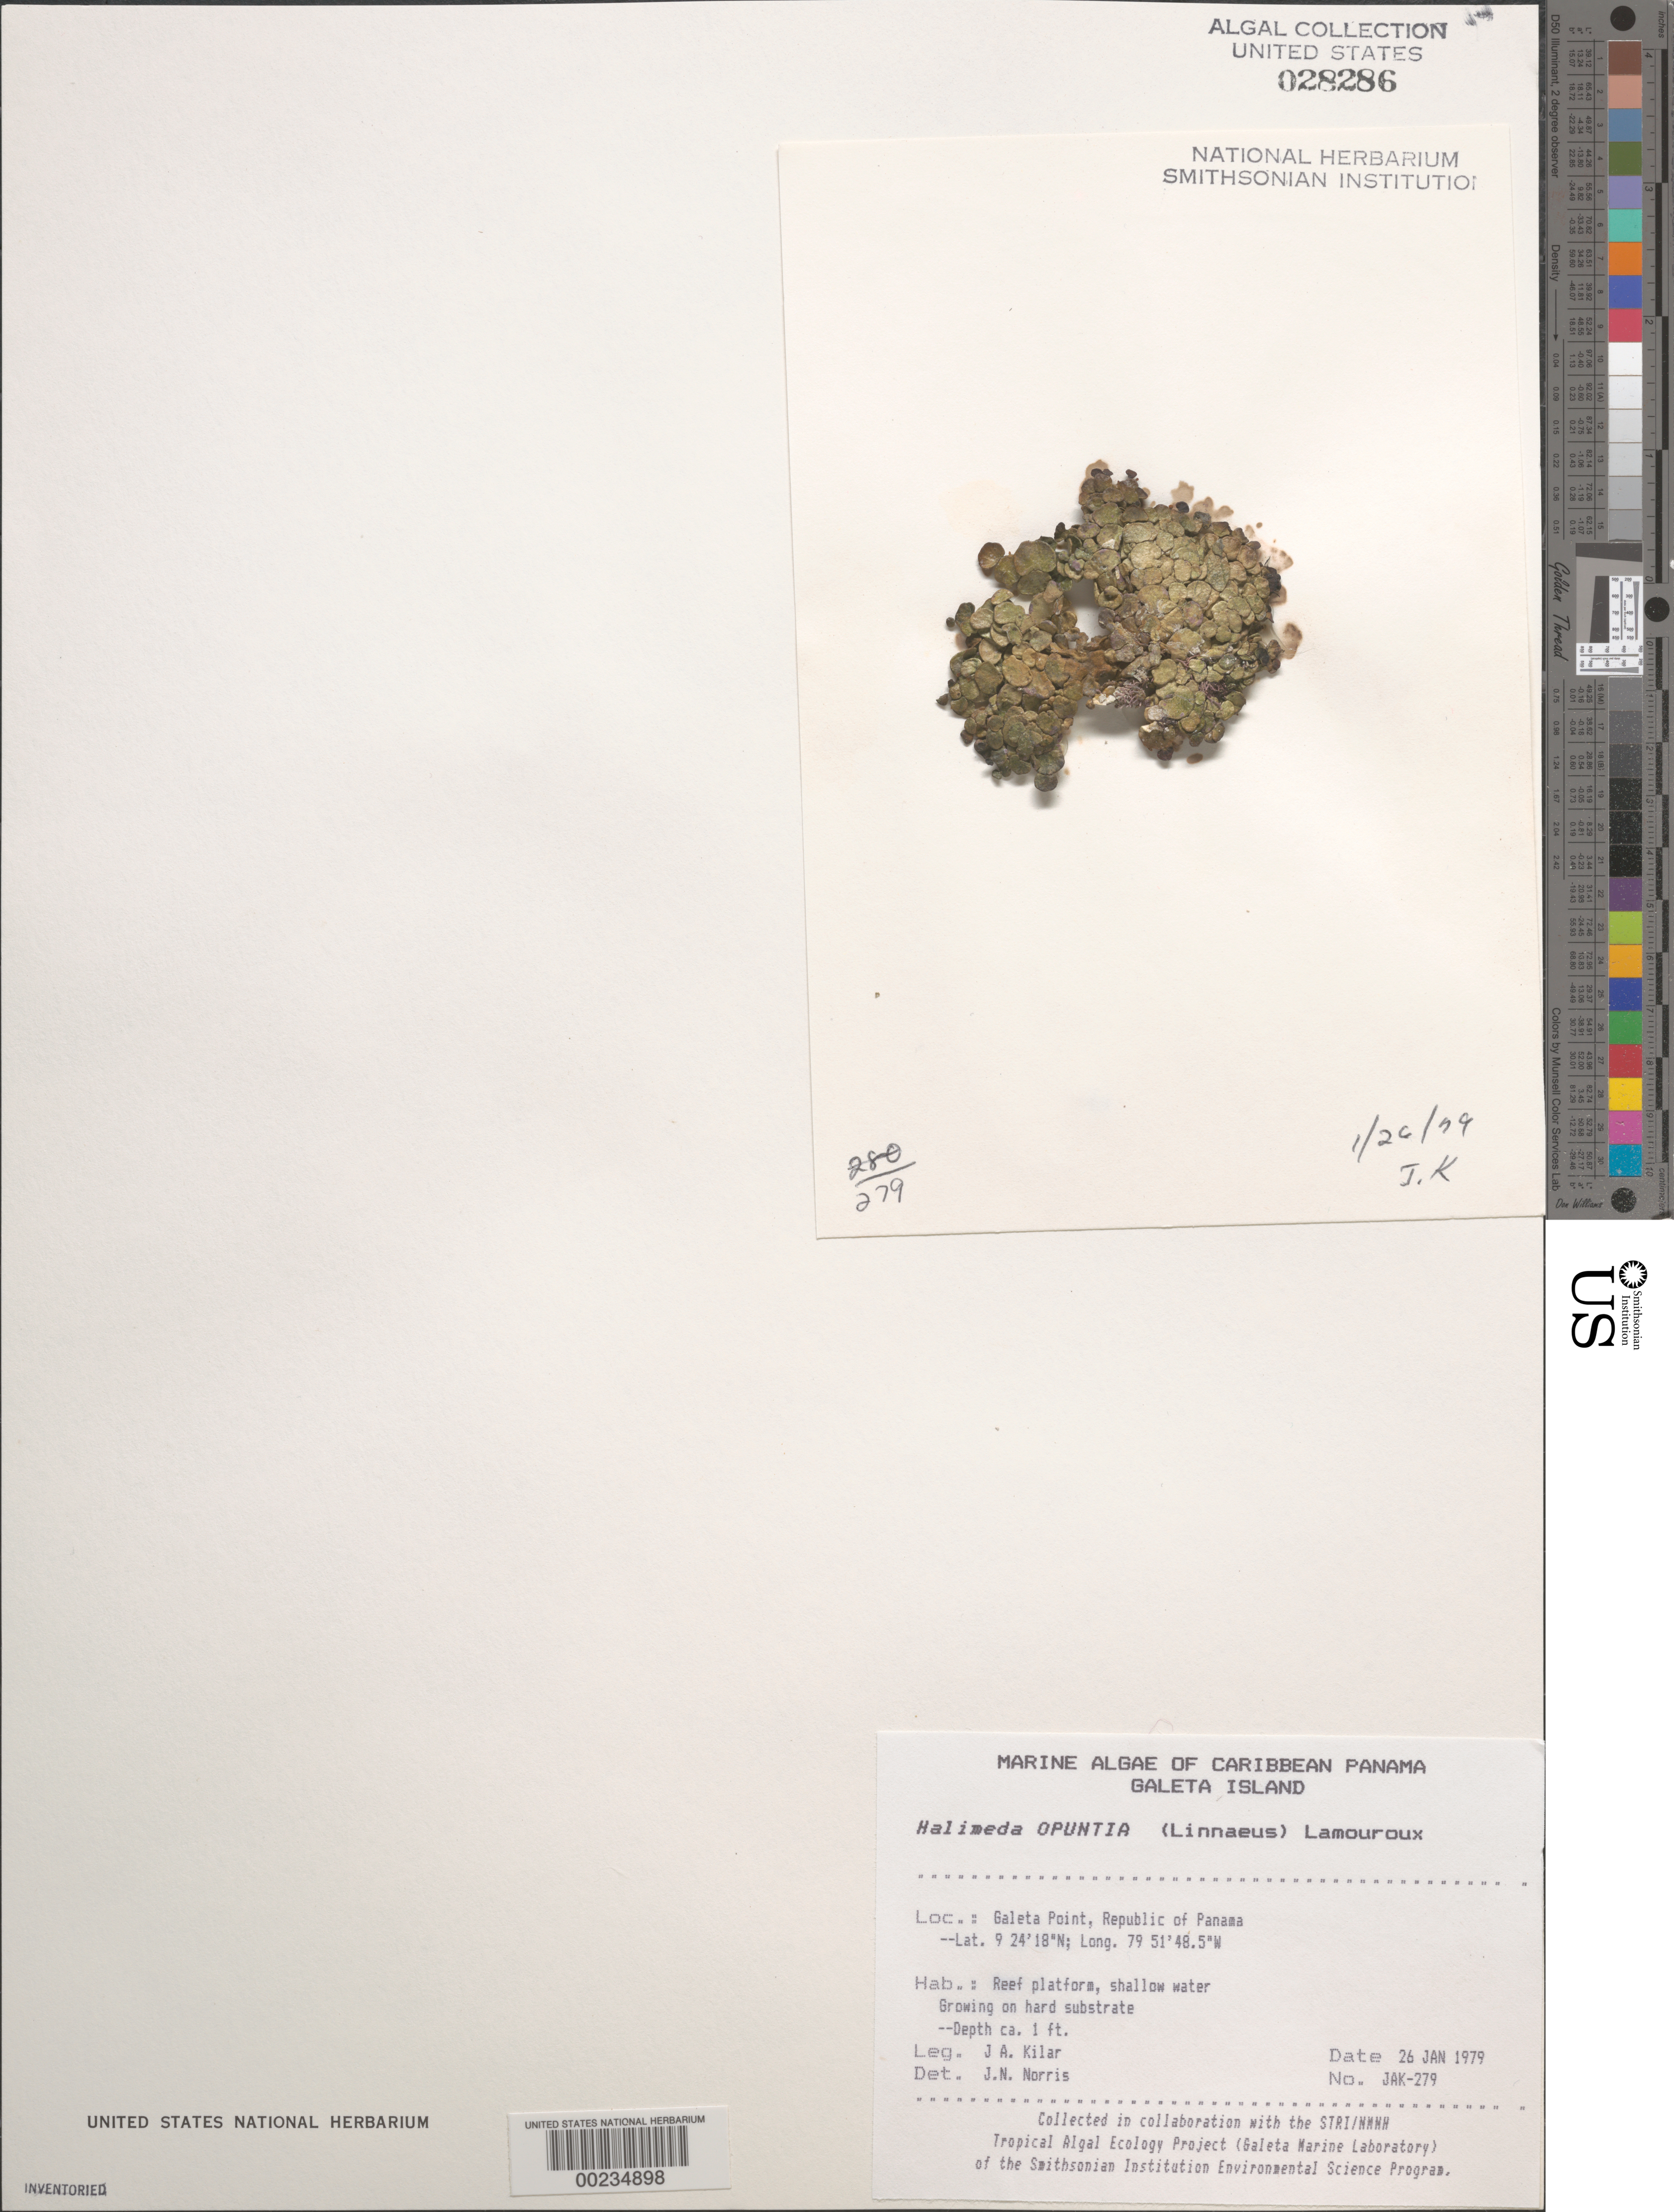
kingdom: Plantae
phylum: Chlorophyta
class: Ulvophyceae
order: Bryopsidales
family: Halimedaceae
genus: Halimeda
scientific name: Halimeda opuntia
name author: (L.) J.V.Lamouroux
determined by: Norris, James N.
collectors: J. A. Kilar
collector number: JAK-279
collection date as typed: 26 Jan 1979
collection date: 1979-01-26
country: Panama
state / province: Colón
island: Galeta Island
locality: Galeta Point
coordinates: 9 24' 18" N, 79 51' 48.5" W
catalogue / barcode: US 28286